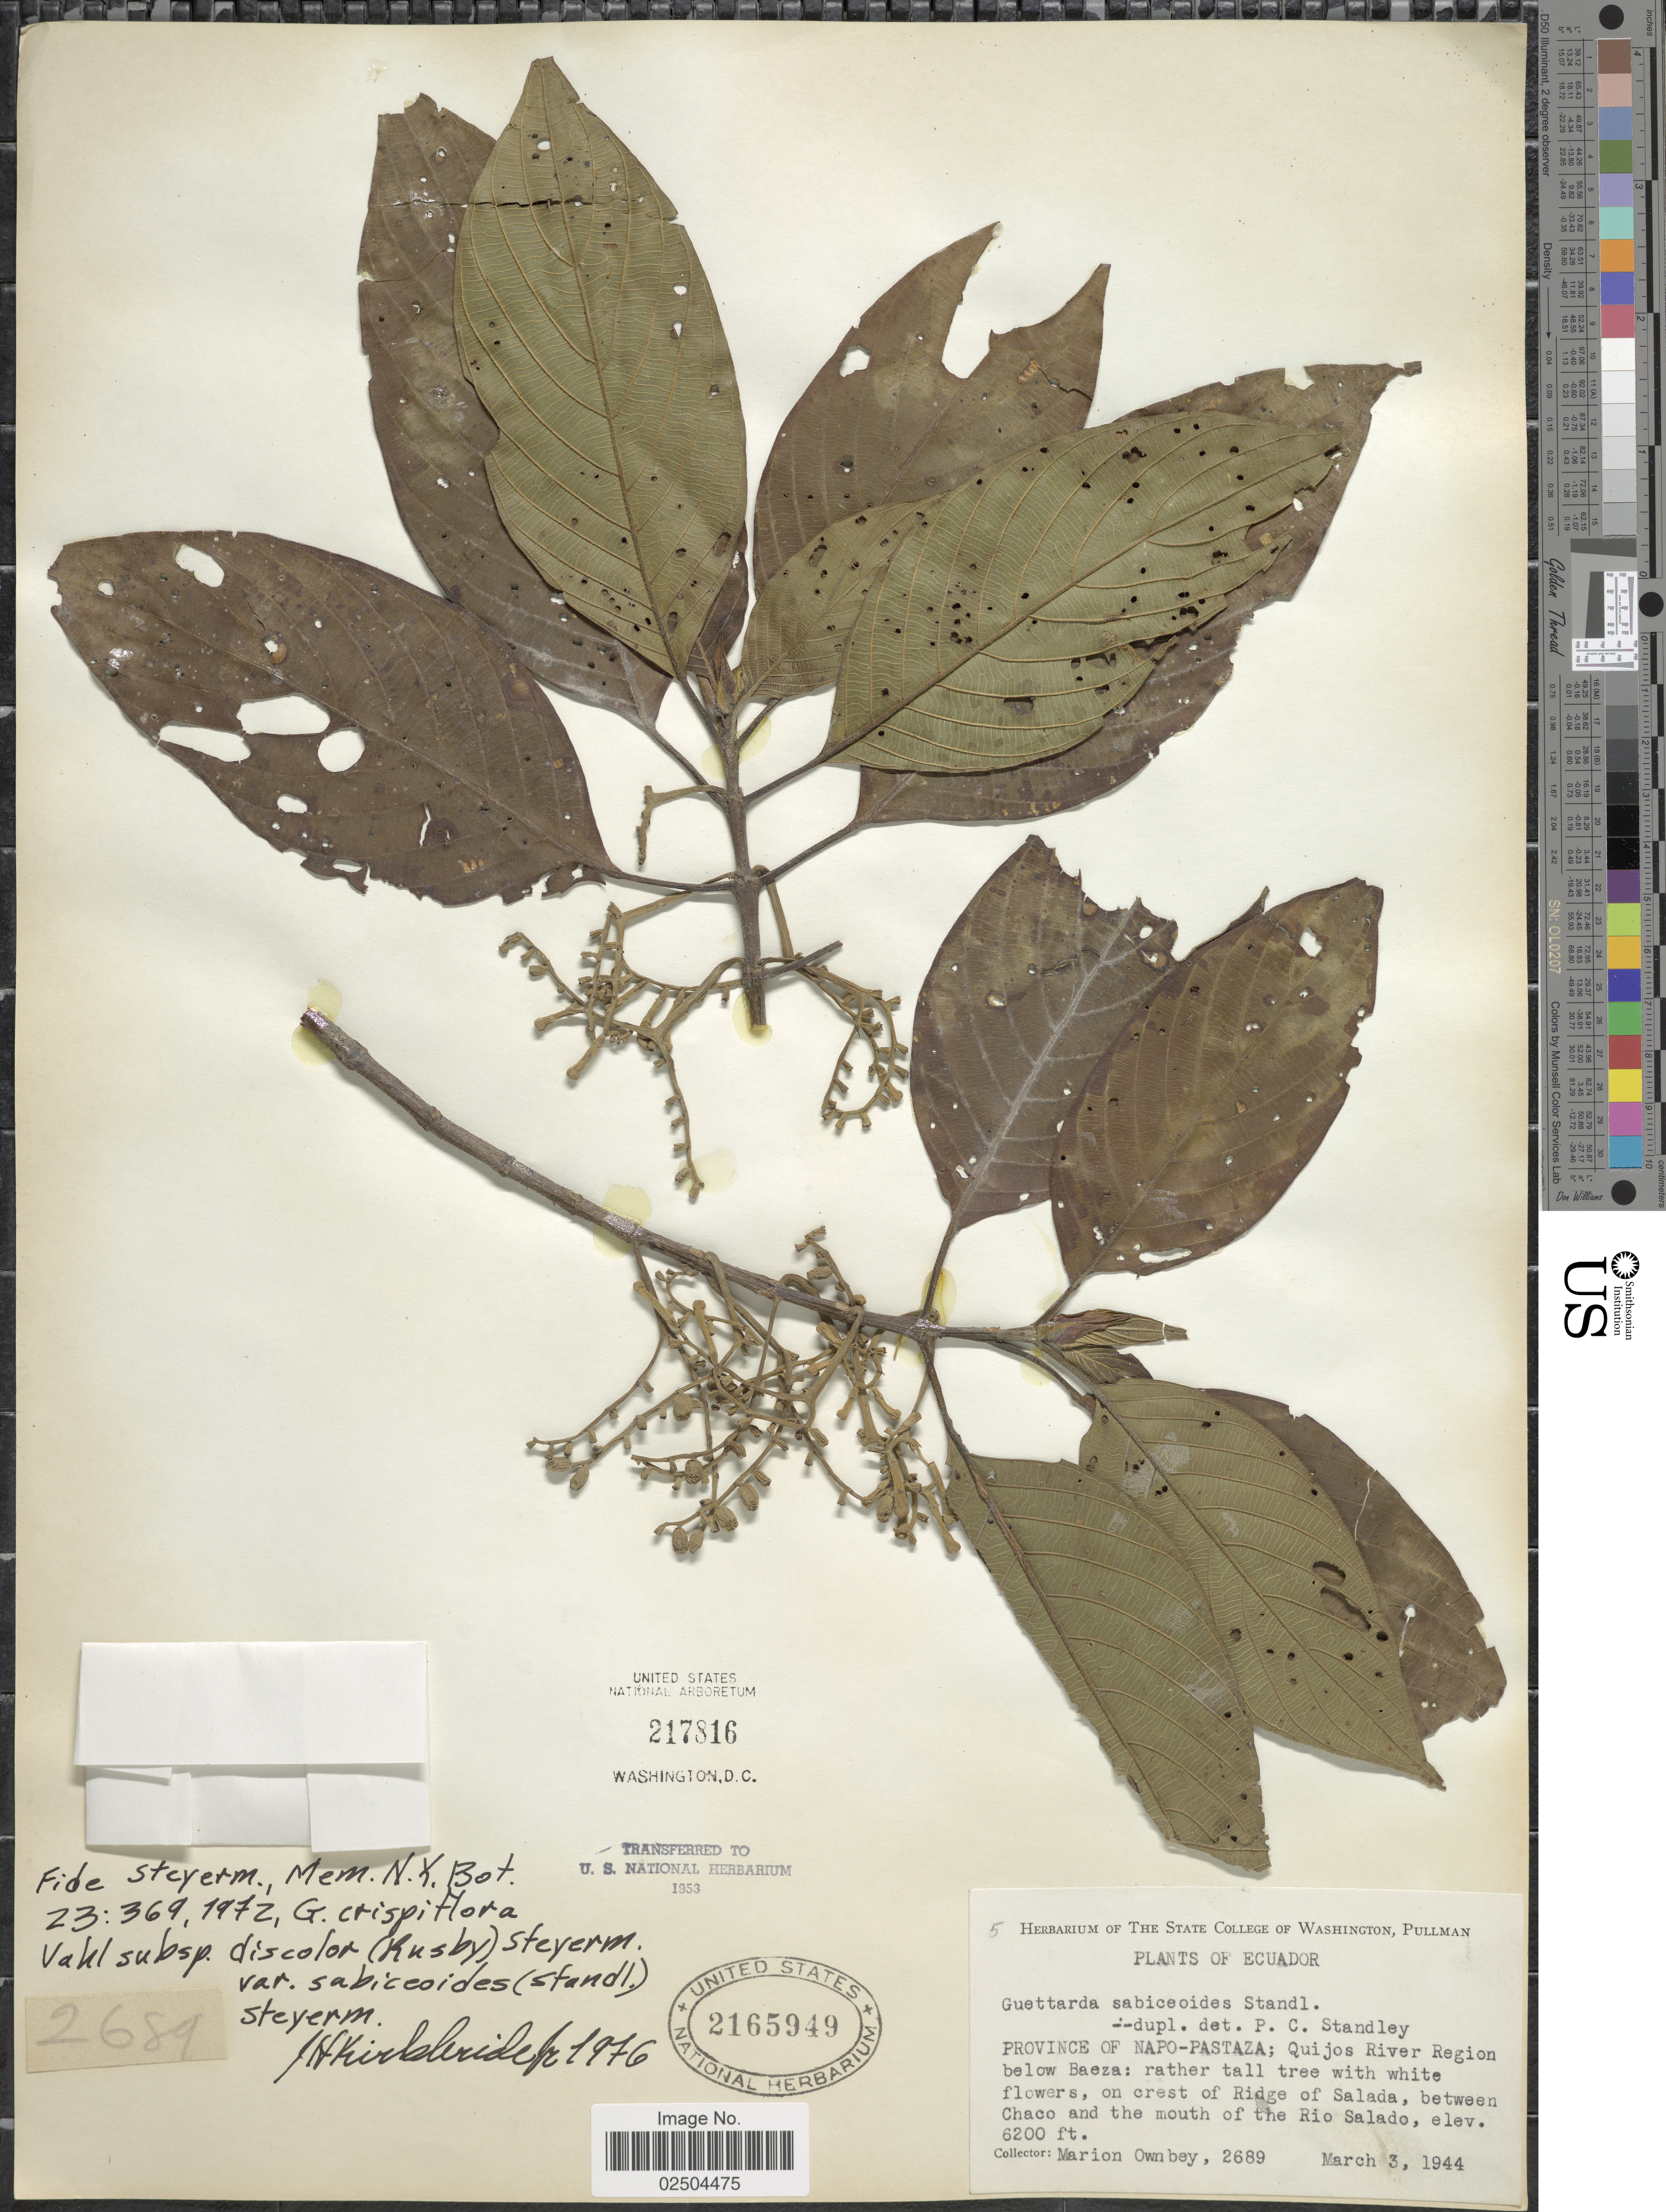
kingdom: Plantae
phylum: Tracheophyta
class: Magnoliopsida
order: Gentianales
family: Rubiaceae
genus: Guettarda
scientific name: Guettarda crispiflora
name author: Vahl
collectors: F. M. Ownbey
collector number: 2689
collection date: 1944-03-03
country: Ecuador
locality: Province of Napo-Pastaza: Quijos River Region below Baeza, on crest of Ridge of Salada, between Chaco and the mouth of the Rio Salado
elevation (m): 1890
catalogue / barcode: US 2165949